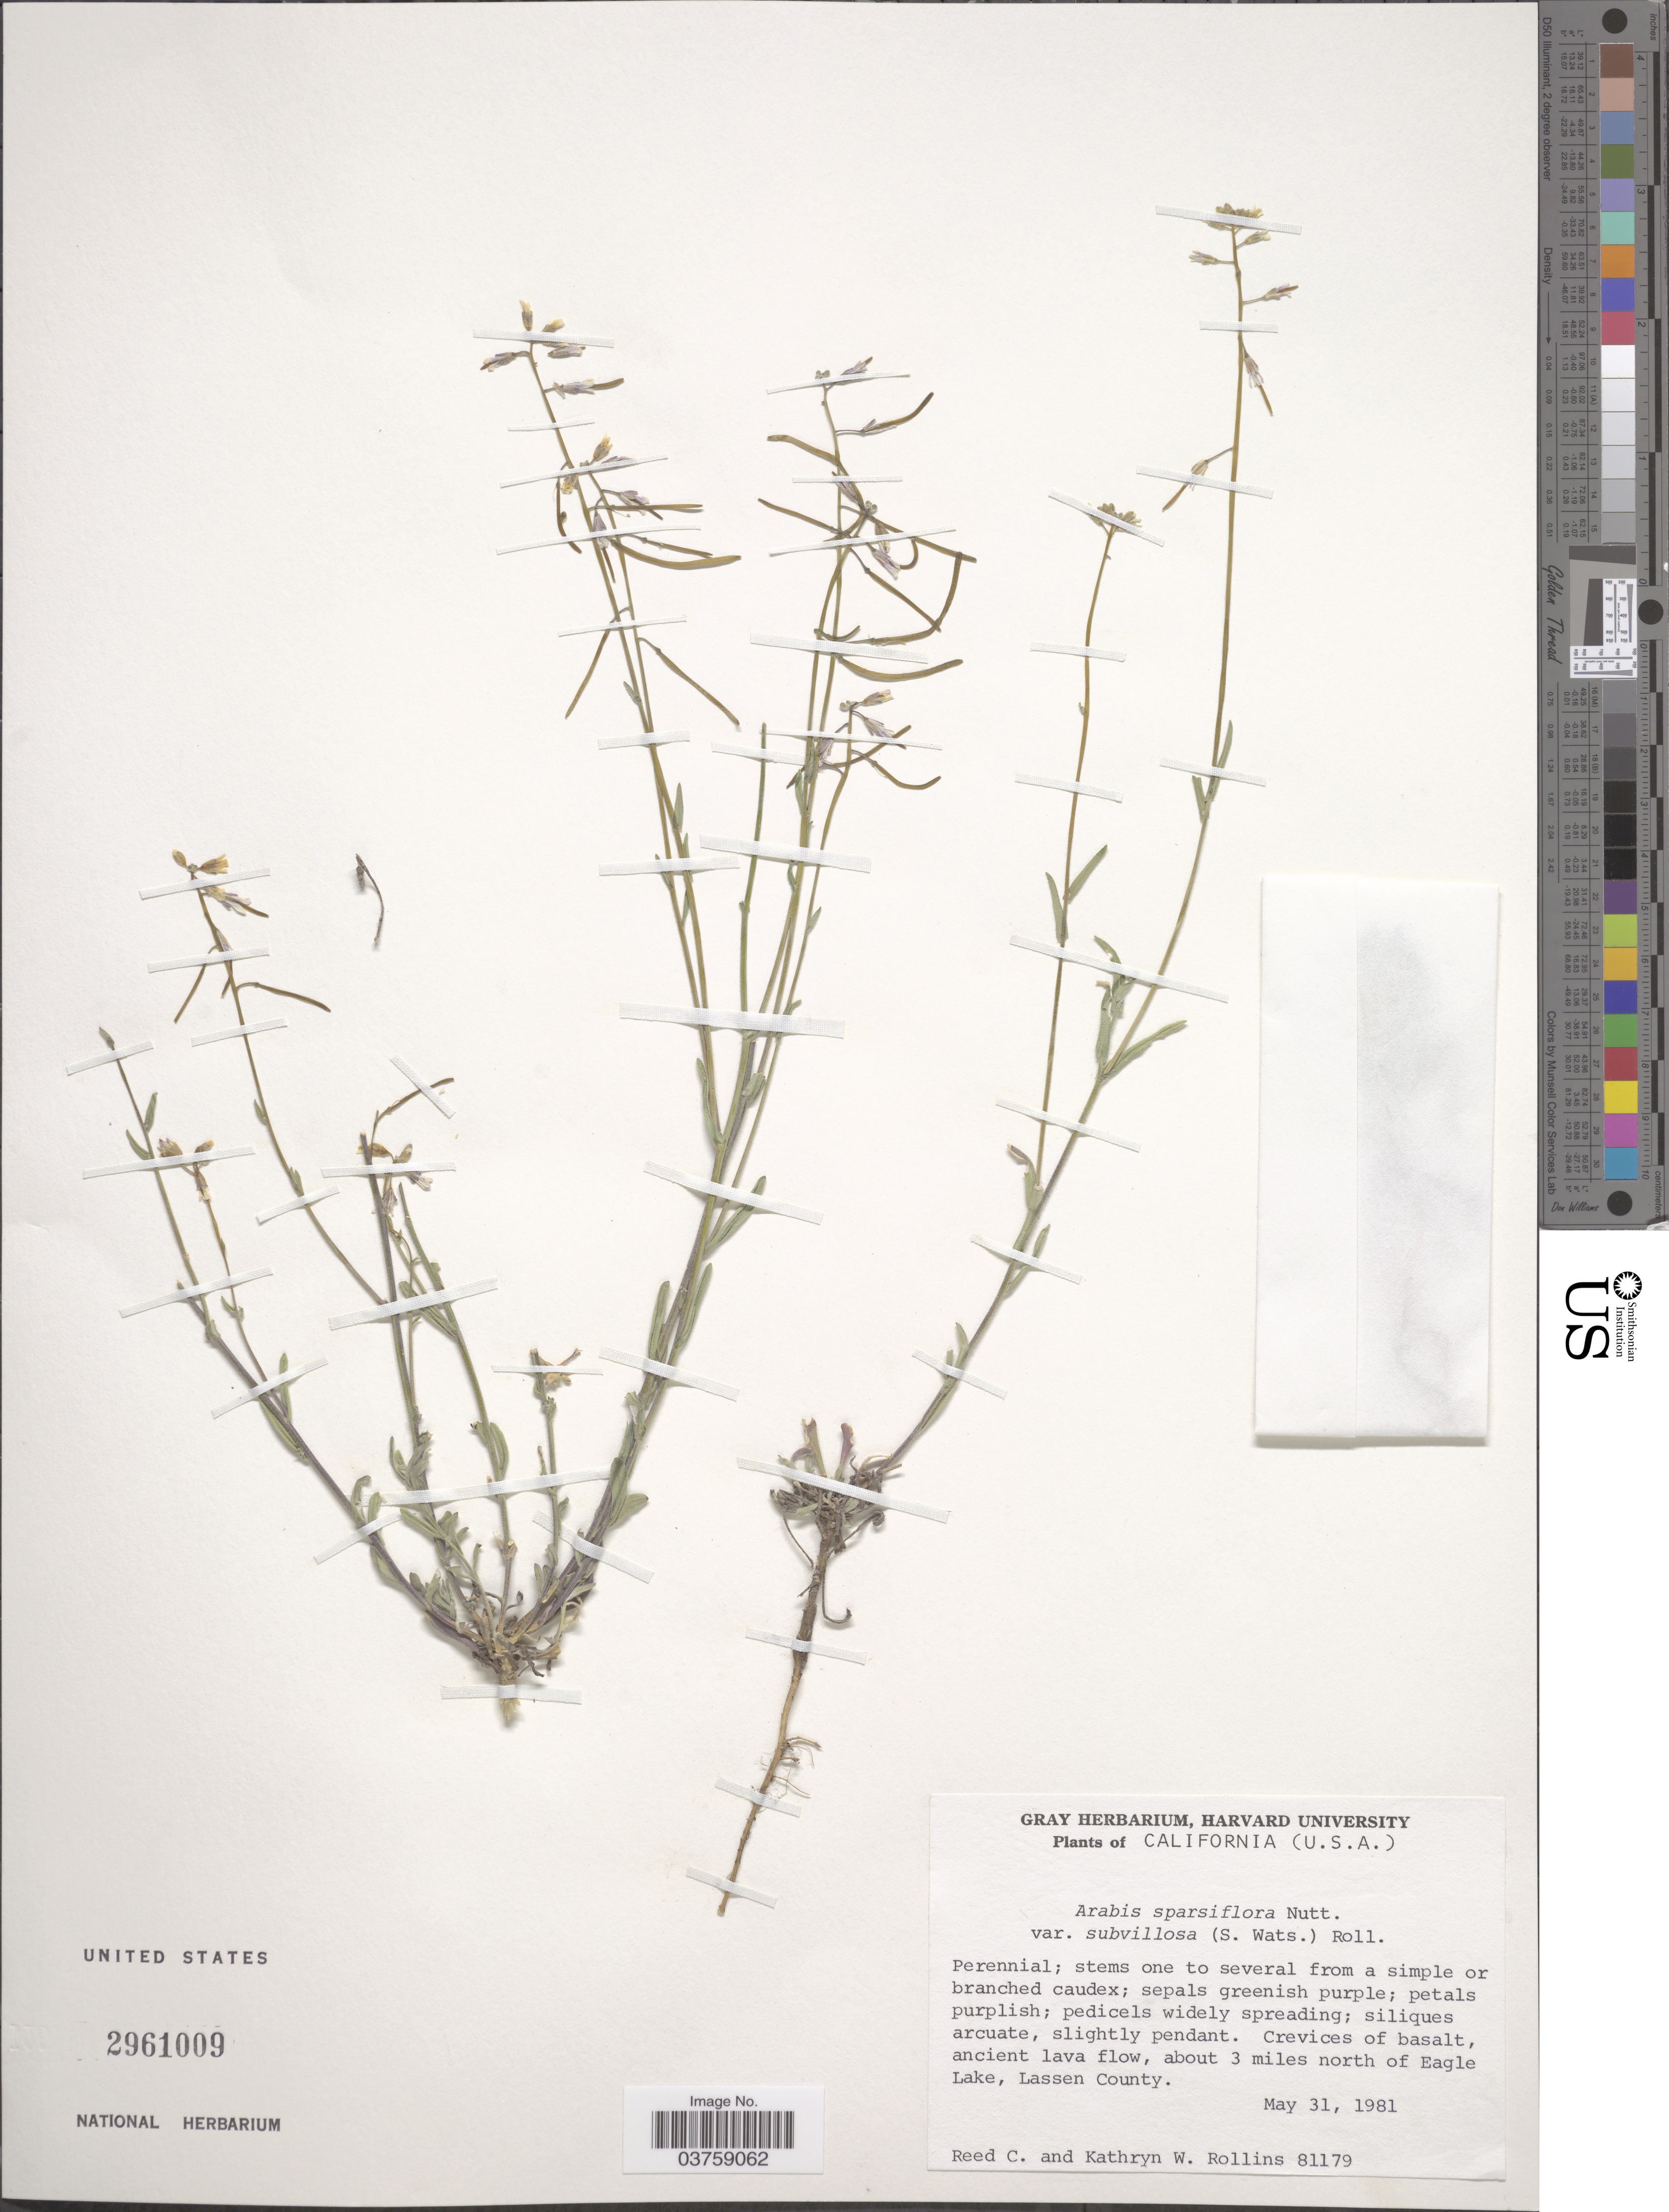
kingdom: Plantae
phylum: Tracheophyta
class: Magnoliopsida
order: Brassicales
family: Brassicaceae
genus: Arabis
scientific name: Arabis sparsiflora var. subvillosa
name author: (S. Watson) Rollins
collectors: R. C. Rollins & K. W. Rollins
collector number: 81179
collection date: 1981-05-31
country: United States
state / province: California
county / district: Lassen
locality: About 3 miles north of Eagle Lake, Lassen County.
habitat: crevices of basalt, ancient lava flow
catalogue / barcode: US 2961009